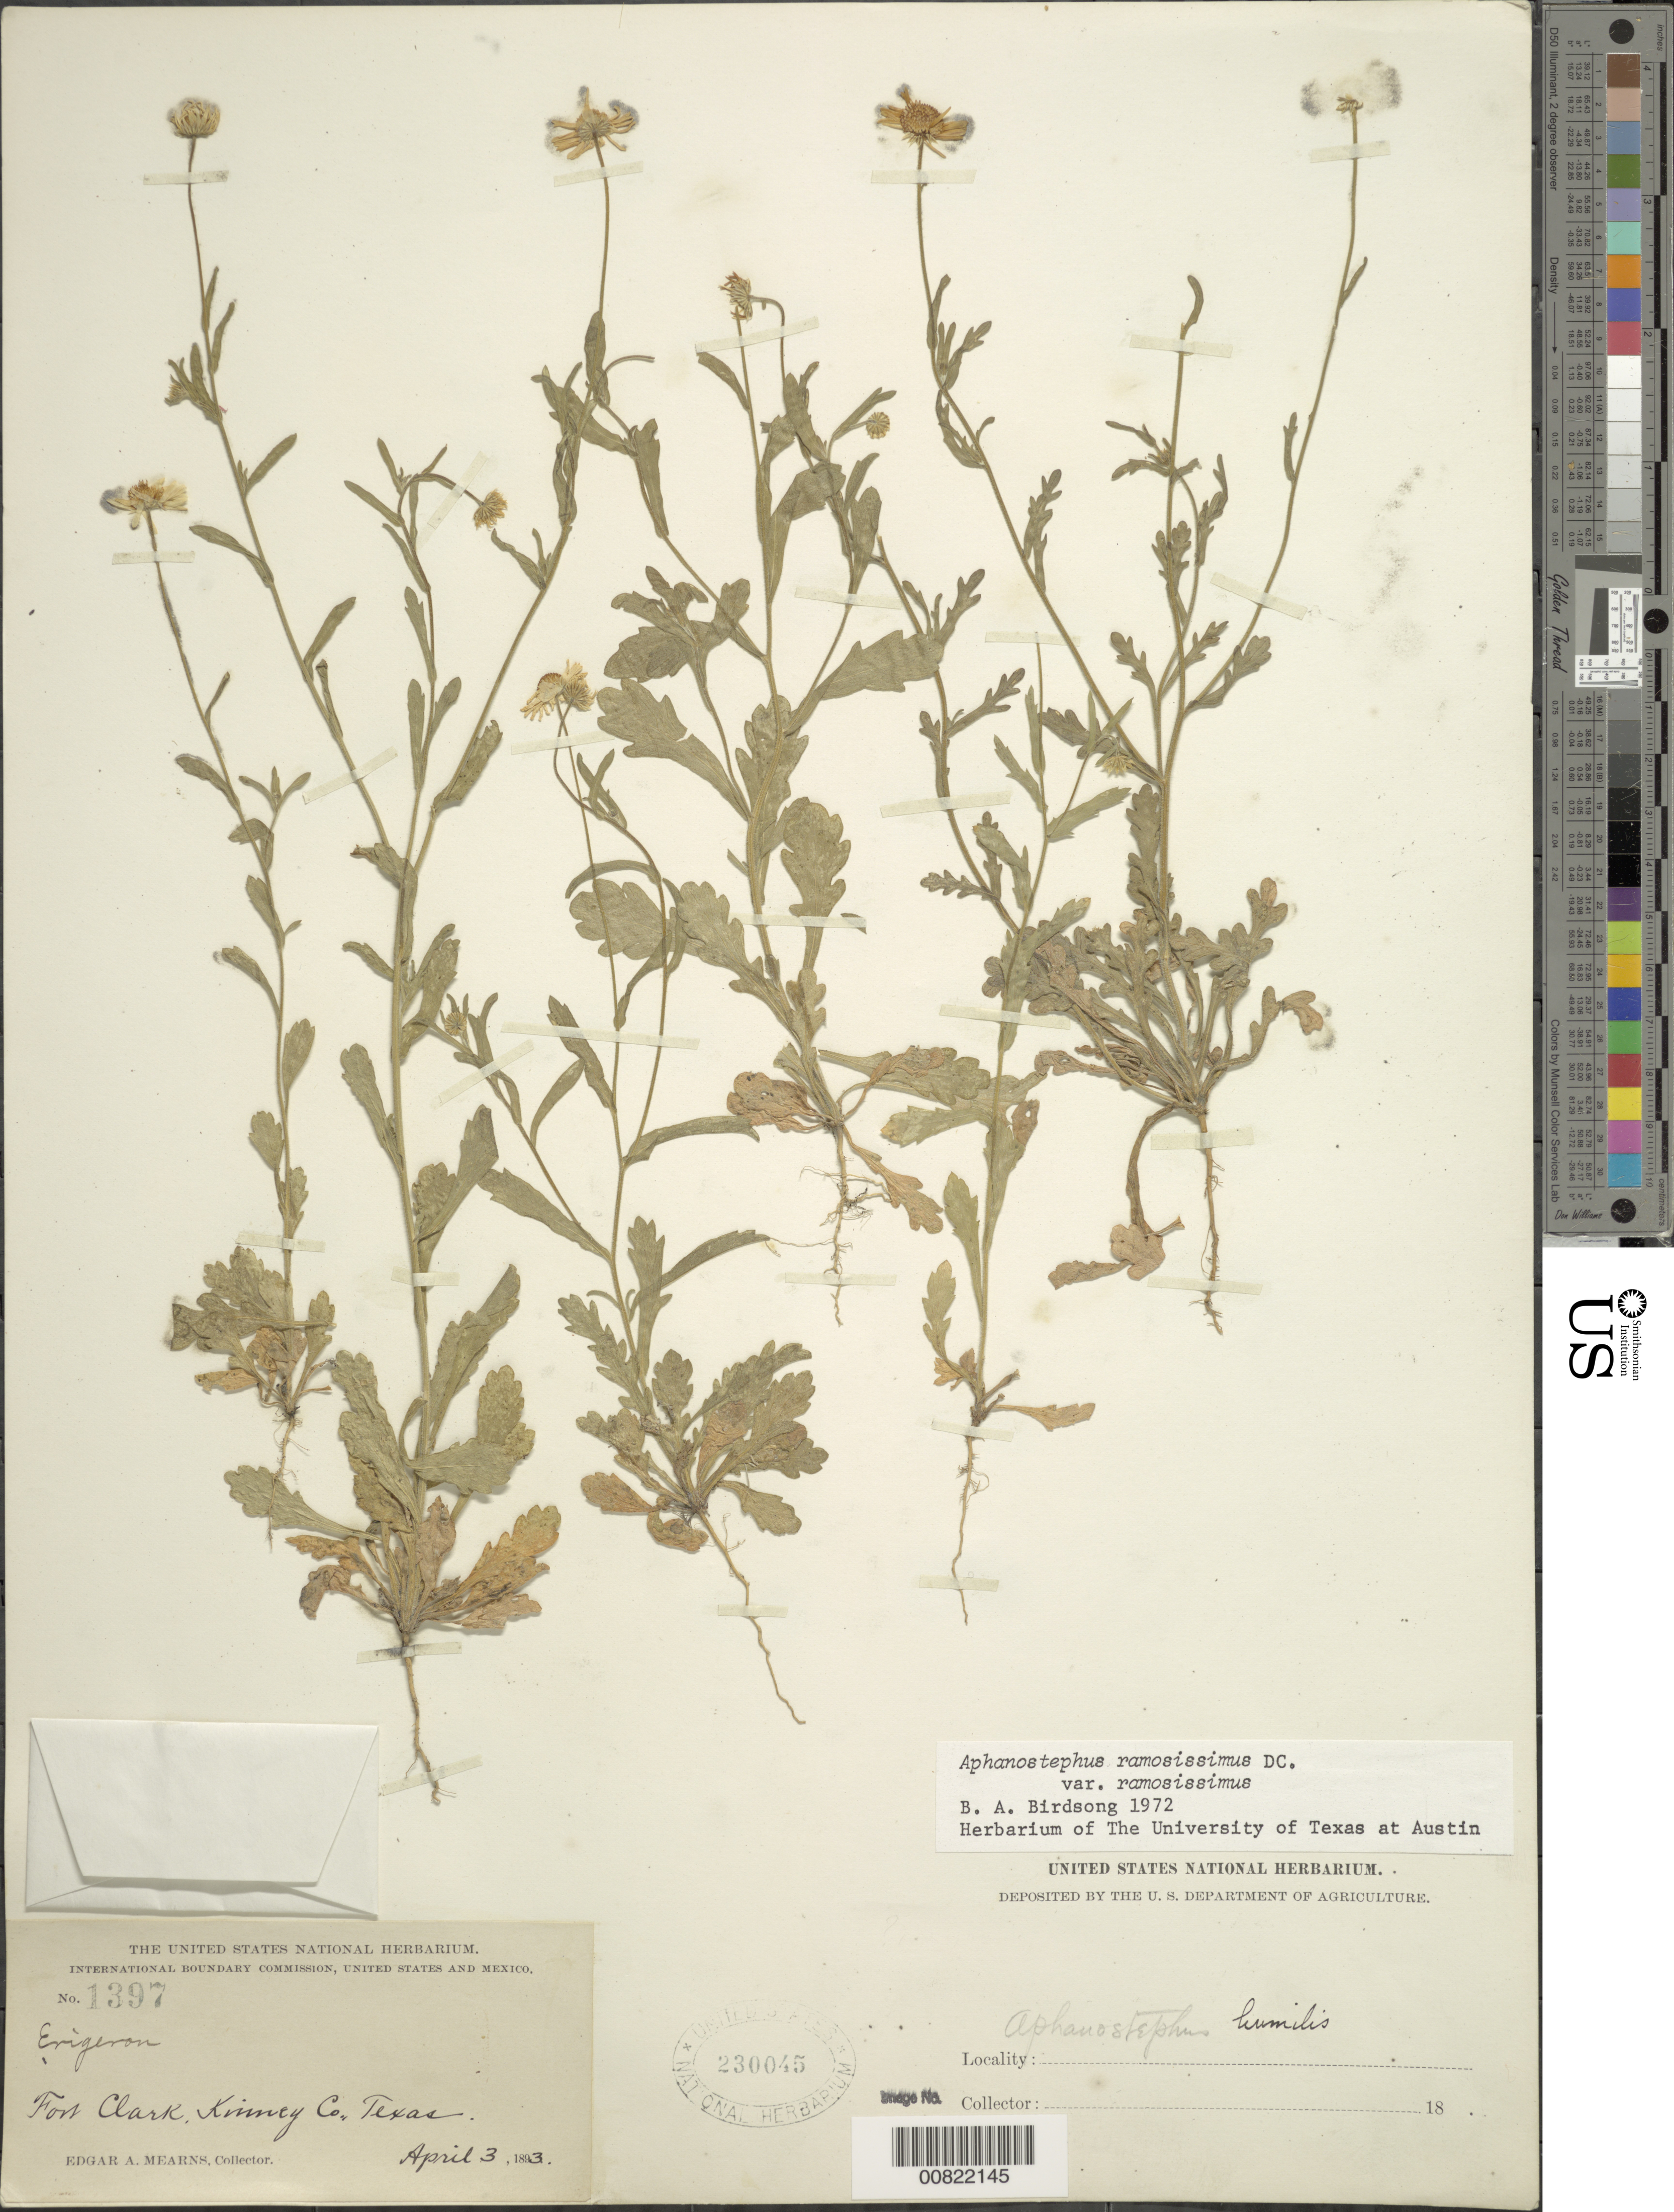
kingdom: Plantae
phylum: Tracheophyta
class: Magnoliopsida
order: Asterales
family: Asteraceae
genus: Aphanostephus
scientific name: Aphanostephus ramosissimus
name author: DC.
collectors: E. A. Mearns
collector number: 1397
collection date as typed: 03 Apr 1893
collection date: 1893-04-03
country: United States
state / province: Texas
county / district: Kinney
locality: Fort Clark, Kinney County, Texas.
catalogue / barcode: US 230045